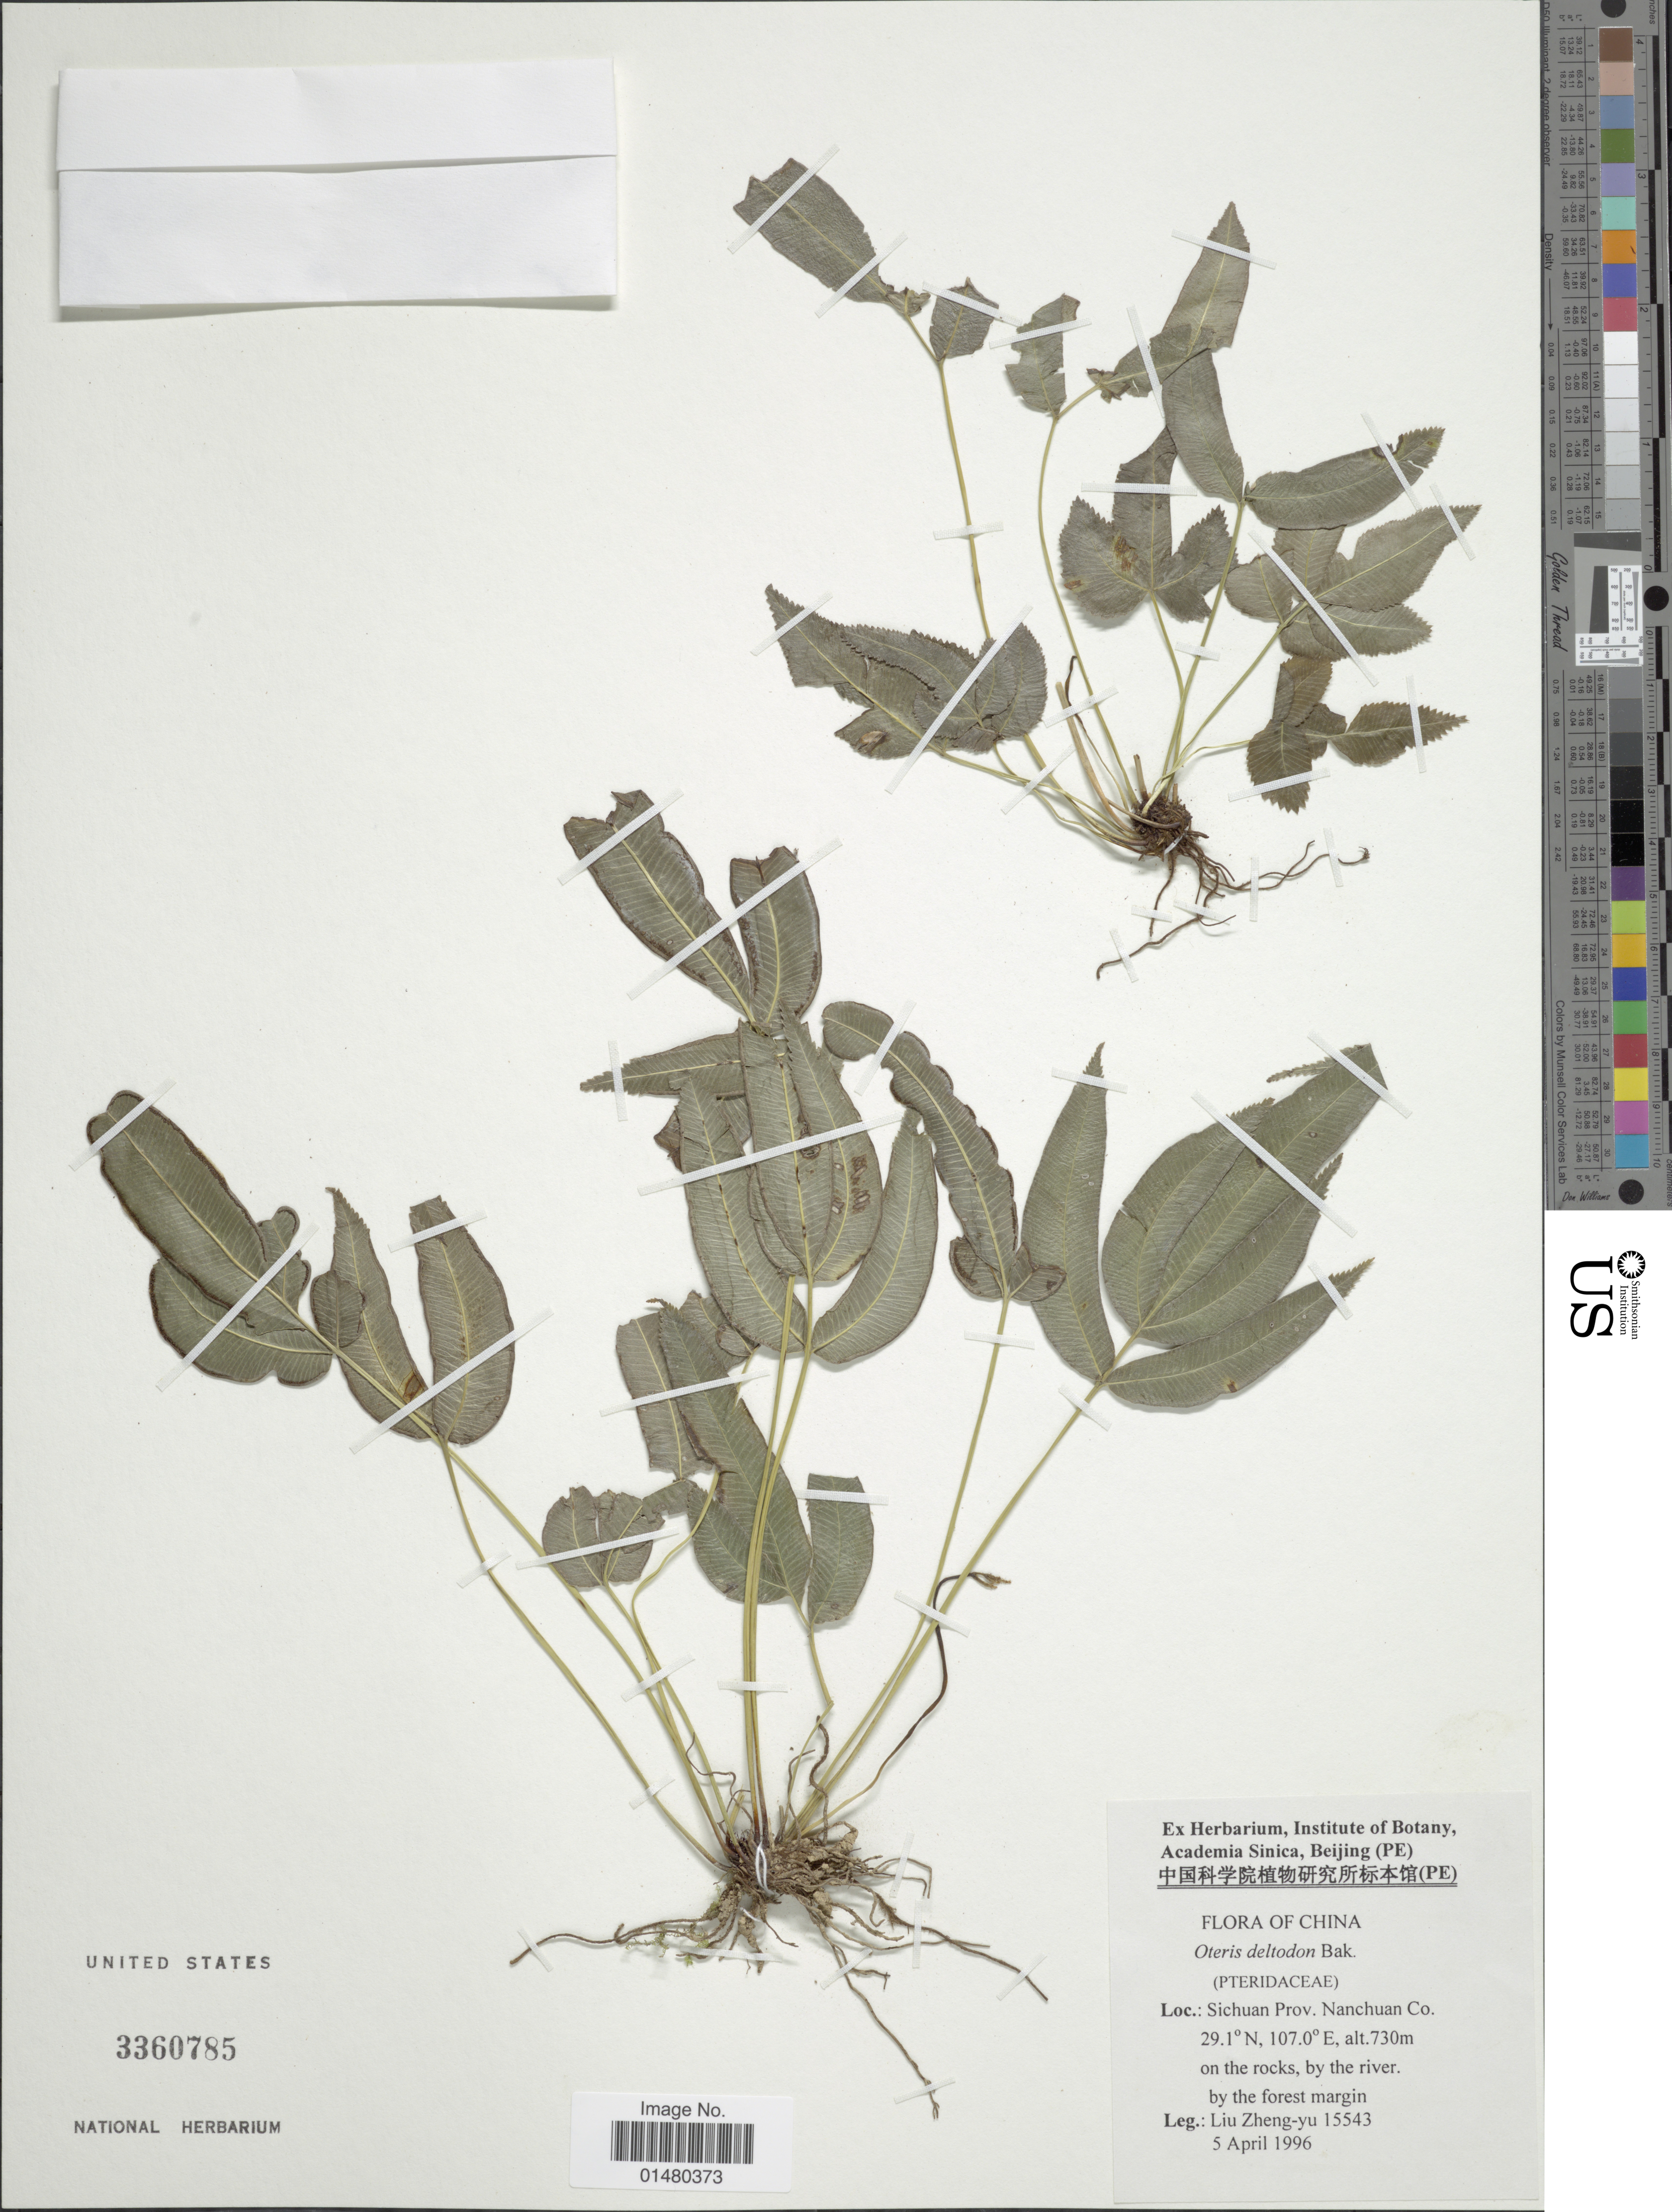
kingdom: Plantae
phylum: Tracheophyta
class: Polypodiopsida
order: Polypodiales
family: Pteridaceae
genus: Pteris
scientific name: Pteris deltodon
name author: Baker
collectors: Z. Y. Li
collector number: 15543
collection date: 1996-04-05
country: China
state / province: Sichuan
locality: Nanchuan Co.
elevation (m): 730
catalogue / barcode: US 3360785